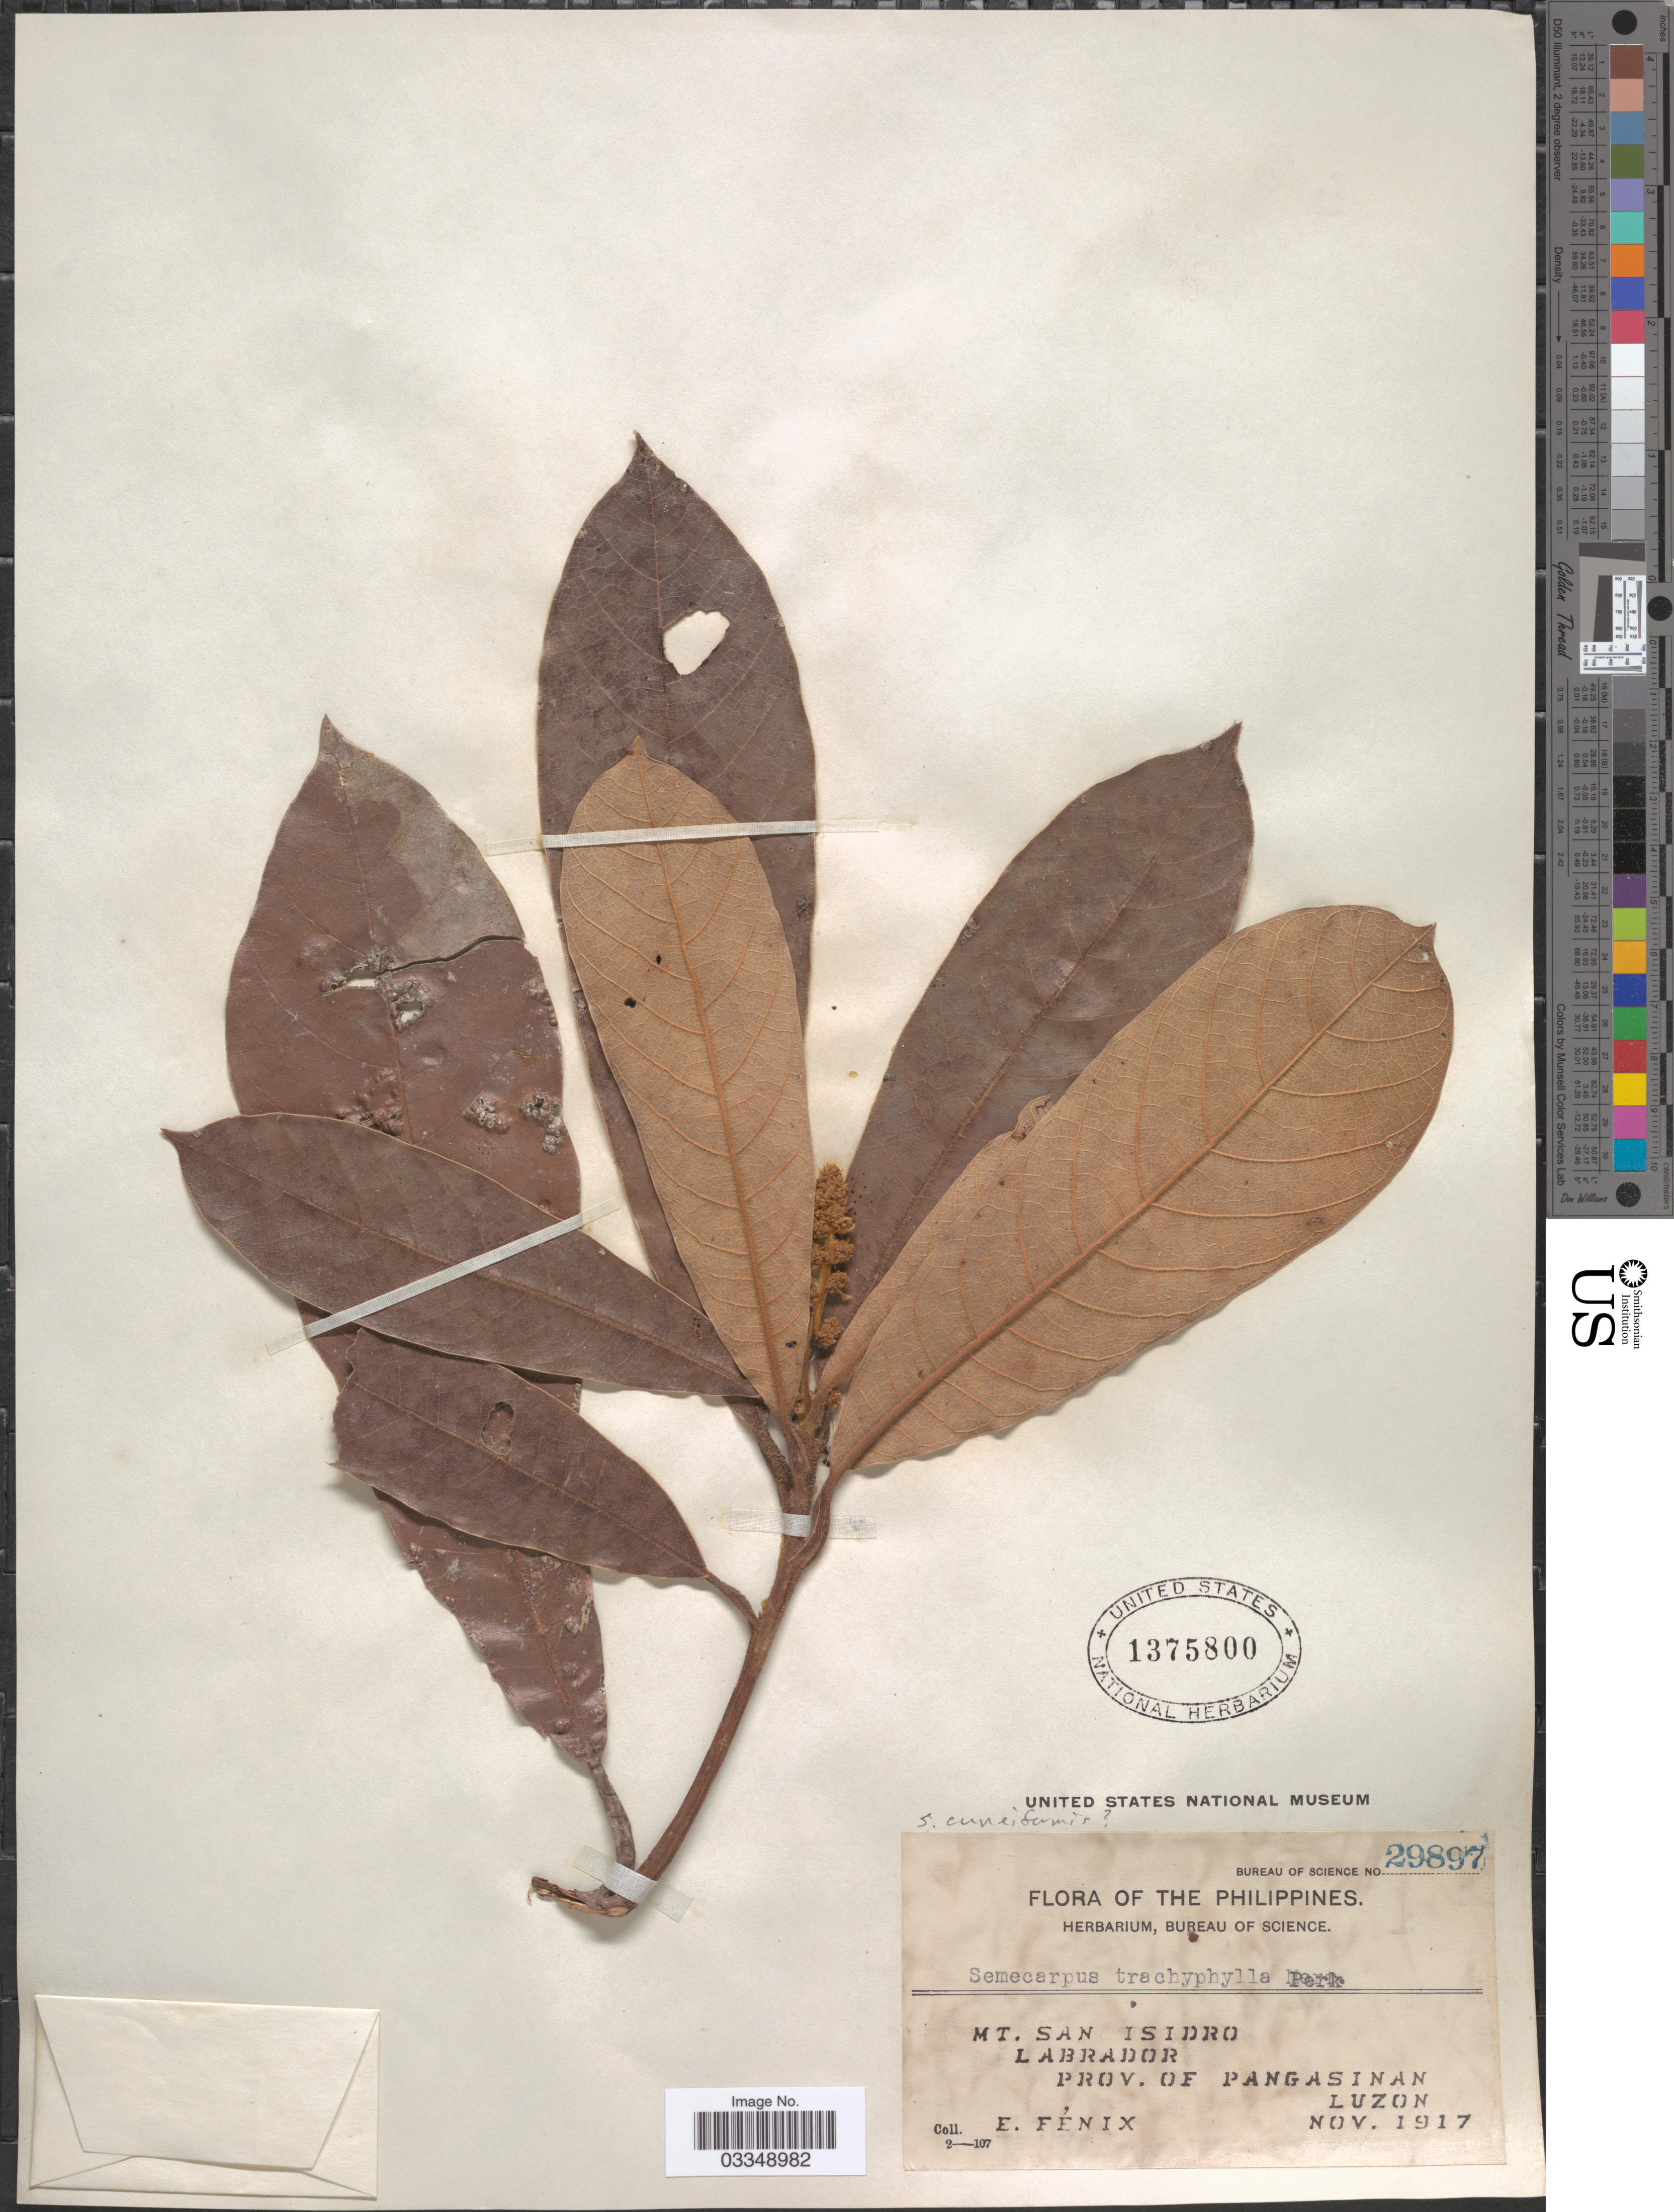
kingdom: Plantae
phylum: Tracheophyta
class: Magnoliopsida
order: Sapindales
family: Anacardiaceae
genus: Semecarpus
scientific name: Semecarpus cuneiformis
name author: Blanco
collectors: E. Fénix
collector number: Bureau of Science 29897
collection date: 1917-11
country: Philippines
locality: Mt. San Isidro. Labrador. Prov. of Pangasinan. Luzon.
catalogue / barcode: US 1375800